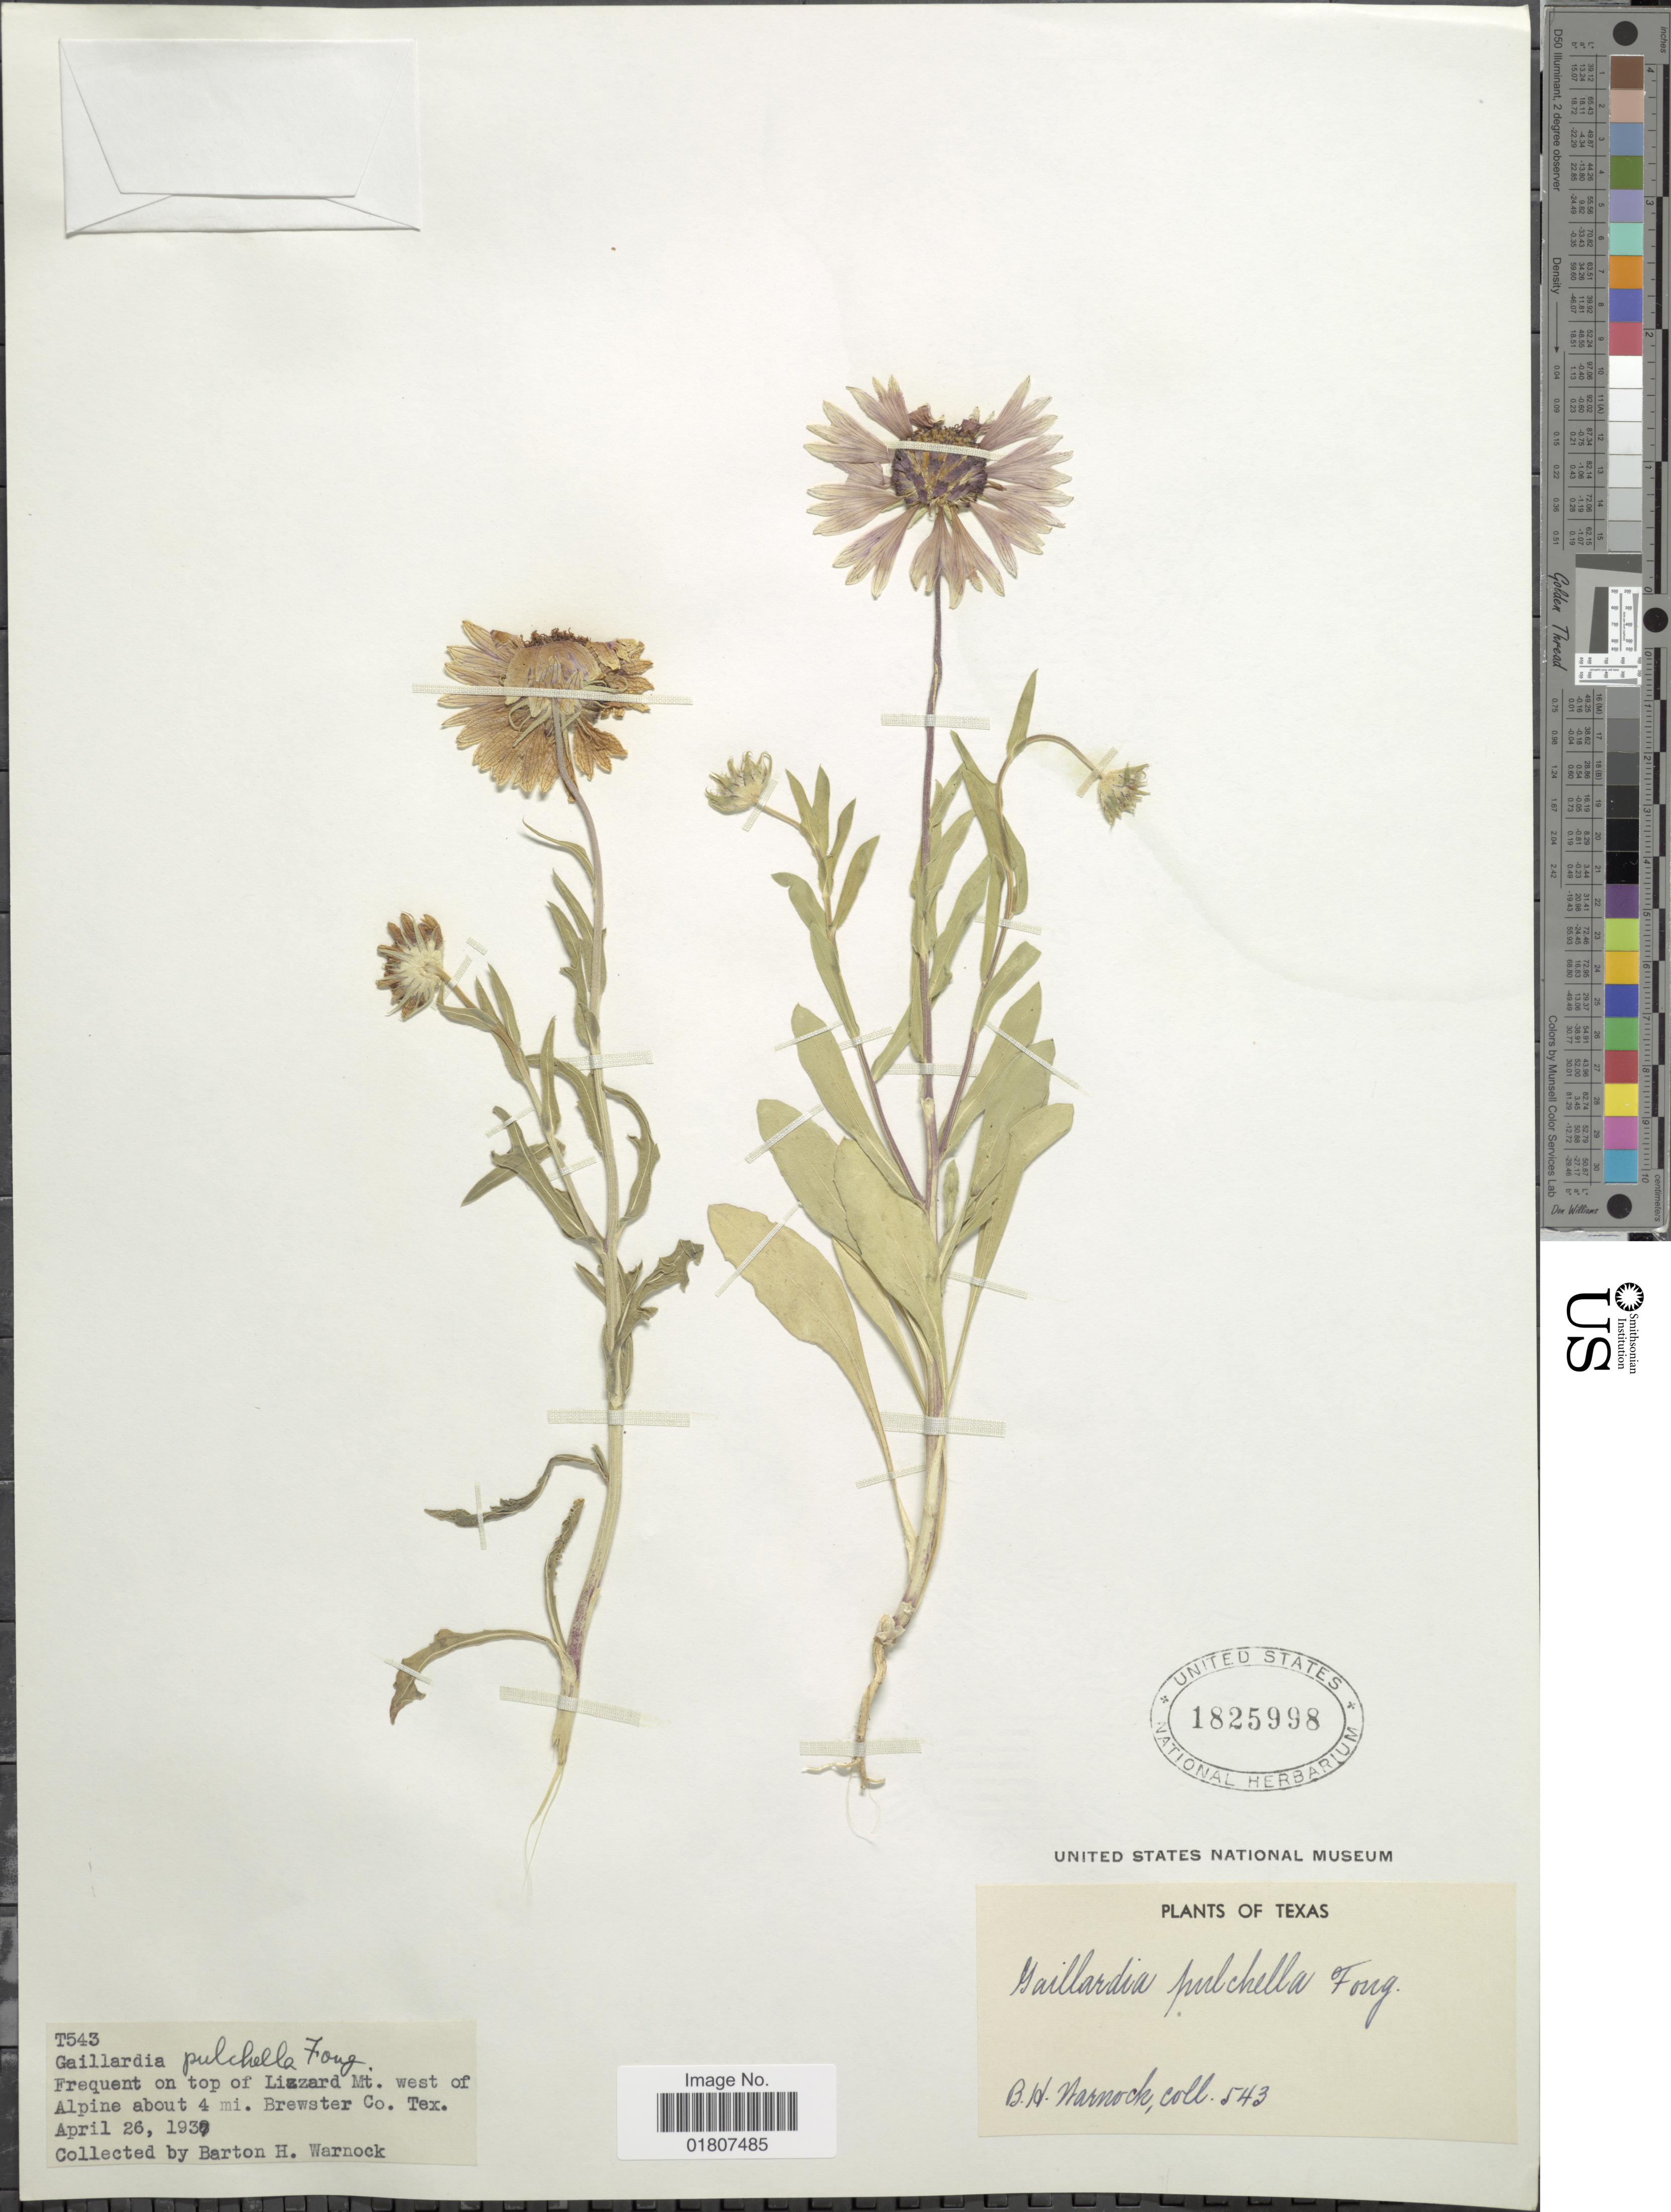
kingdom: Plantae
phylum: Tracheophyta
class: Magnoliopsida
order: Asterales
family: Asteraceae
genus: Gaillardia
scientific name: Gaillardia pulchella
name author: Foug.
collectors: B. H. Warnock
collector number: T543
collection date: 1937-04-26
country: United States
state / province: Texas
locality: Top of Lizzard Mt. west of Alpine about 4 mi. Brewster Co.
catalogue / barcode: US 1825998